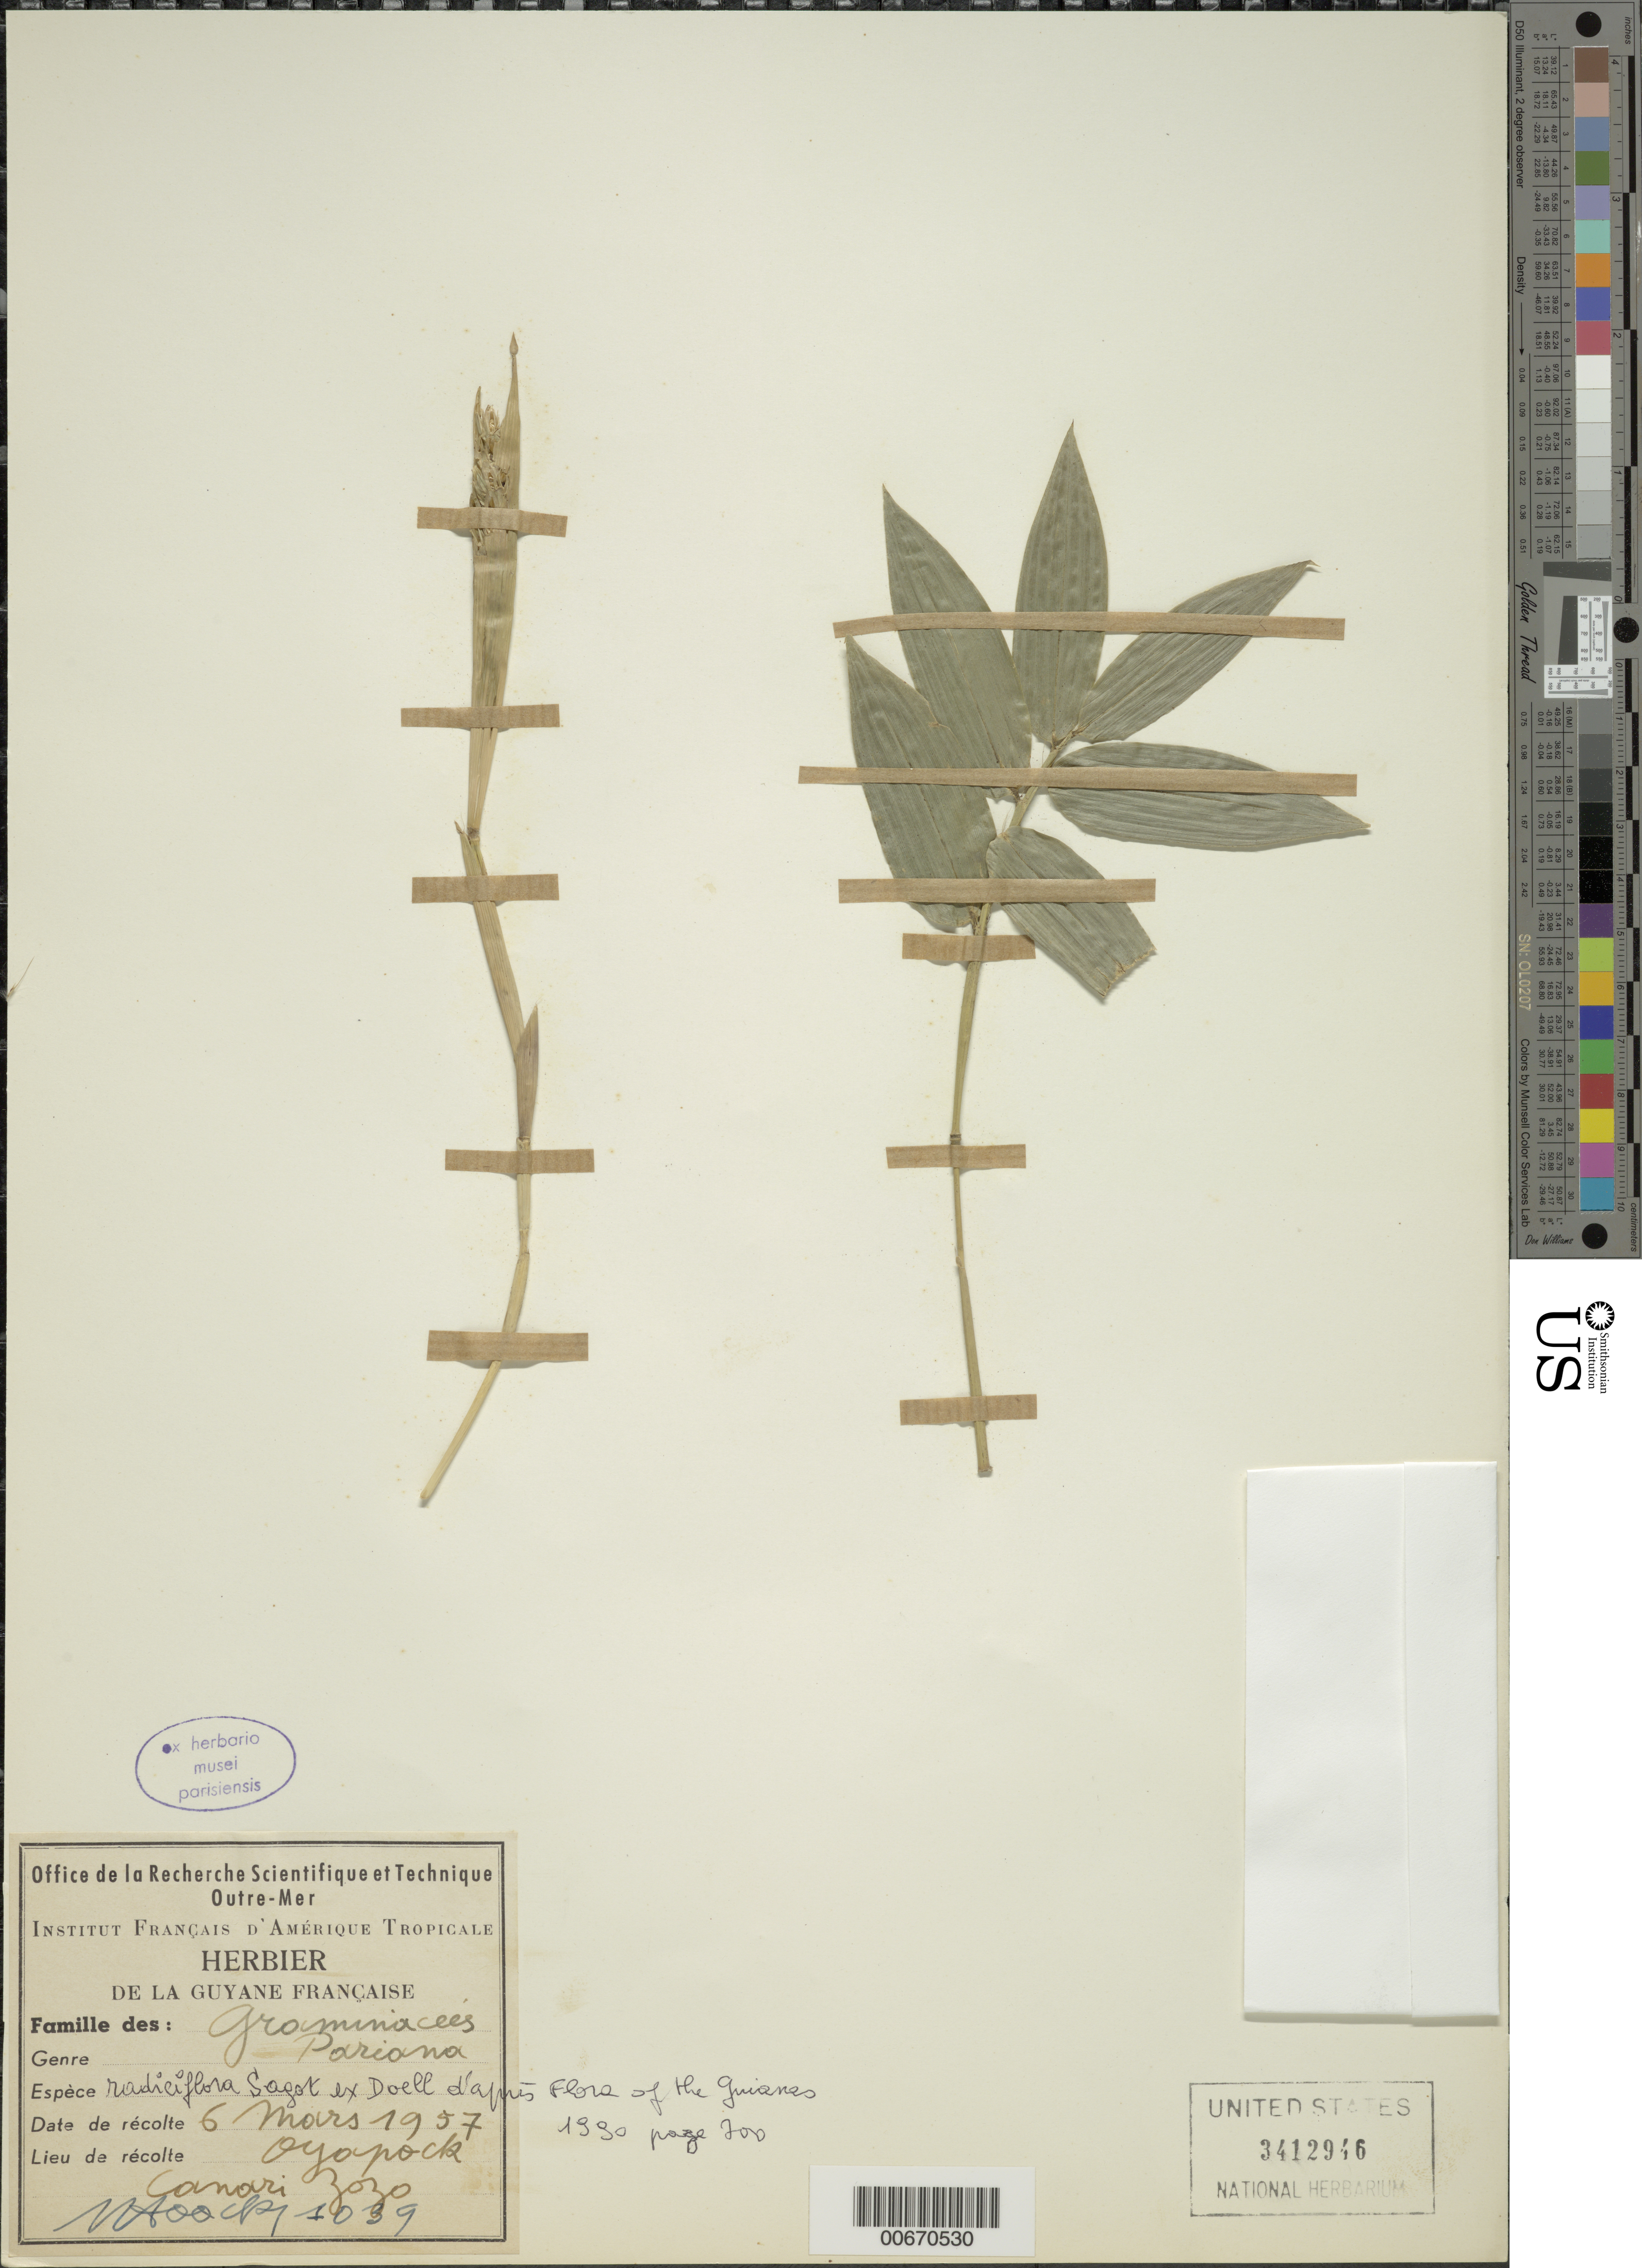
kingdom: Plantae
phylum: Tracheophyta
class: Liliopsida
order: Poales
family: Poaceae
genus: Pariana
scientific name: Pariana radiciflora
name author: Sagot ex Döll in Mart.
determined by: Judziewicz, E. J.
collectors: J. Hoock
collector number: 1039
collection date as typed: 6-Mar-57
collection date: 1957-03-06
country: French Guiana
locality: Oyapock, Canari Zozo [roche]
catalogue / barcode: US 3412946